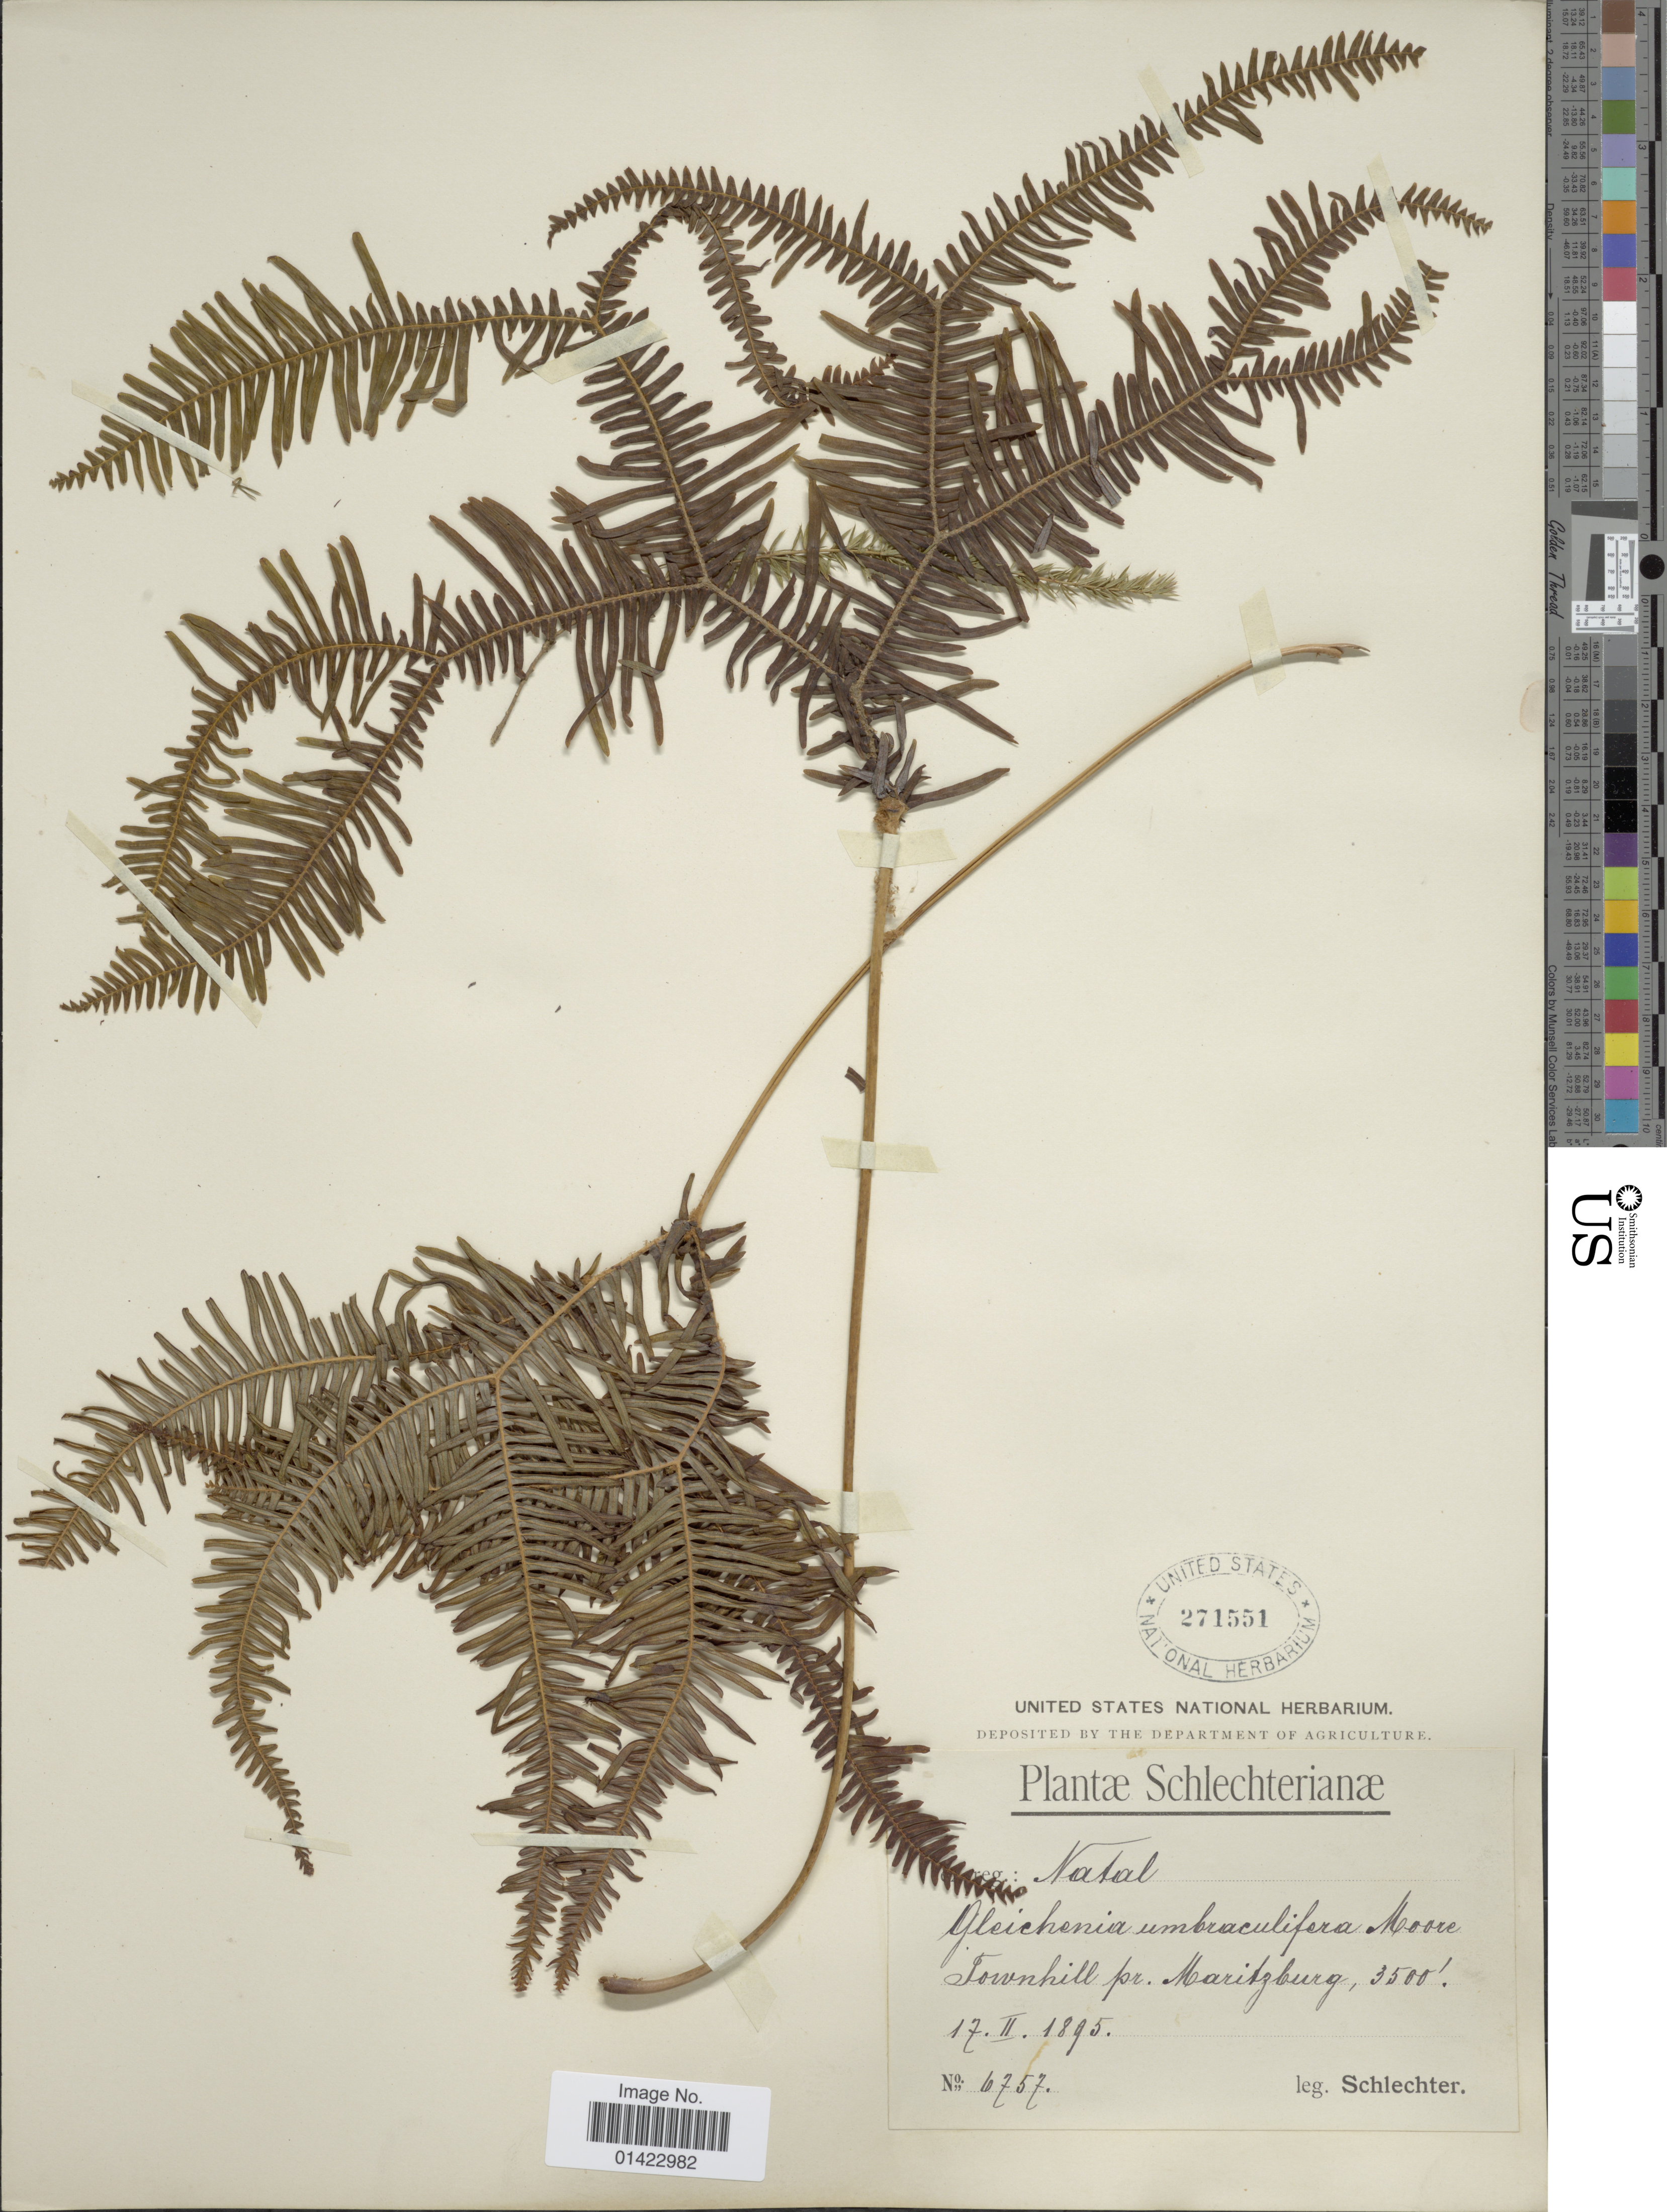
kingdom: Plantae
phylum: Tracheophyta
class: Polypodiopsida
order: Gleicheniales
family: Gleicheniaceae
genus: Sticherus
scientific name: Sticherus umbraculiferus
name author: (Kunze) Ching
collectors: Schlechter, --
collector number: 6757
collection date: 1895-02-17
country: South Africa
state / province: KwaZulu-Natal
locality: Natal, Townhill pr. Maritzburg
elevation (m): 1067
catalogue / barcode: US 271551